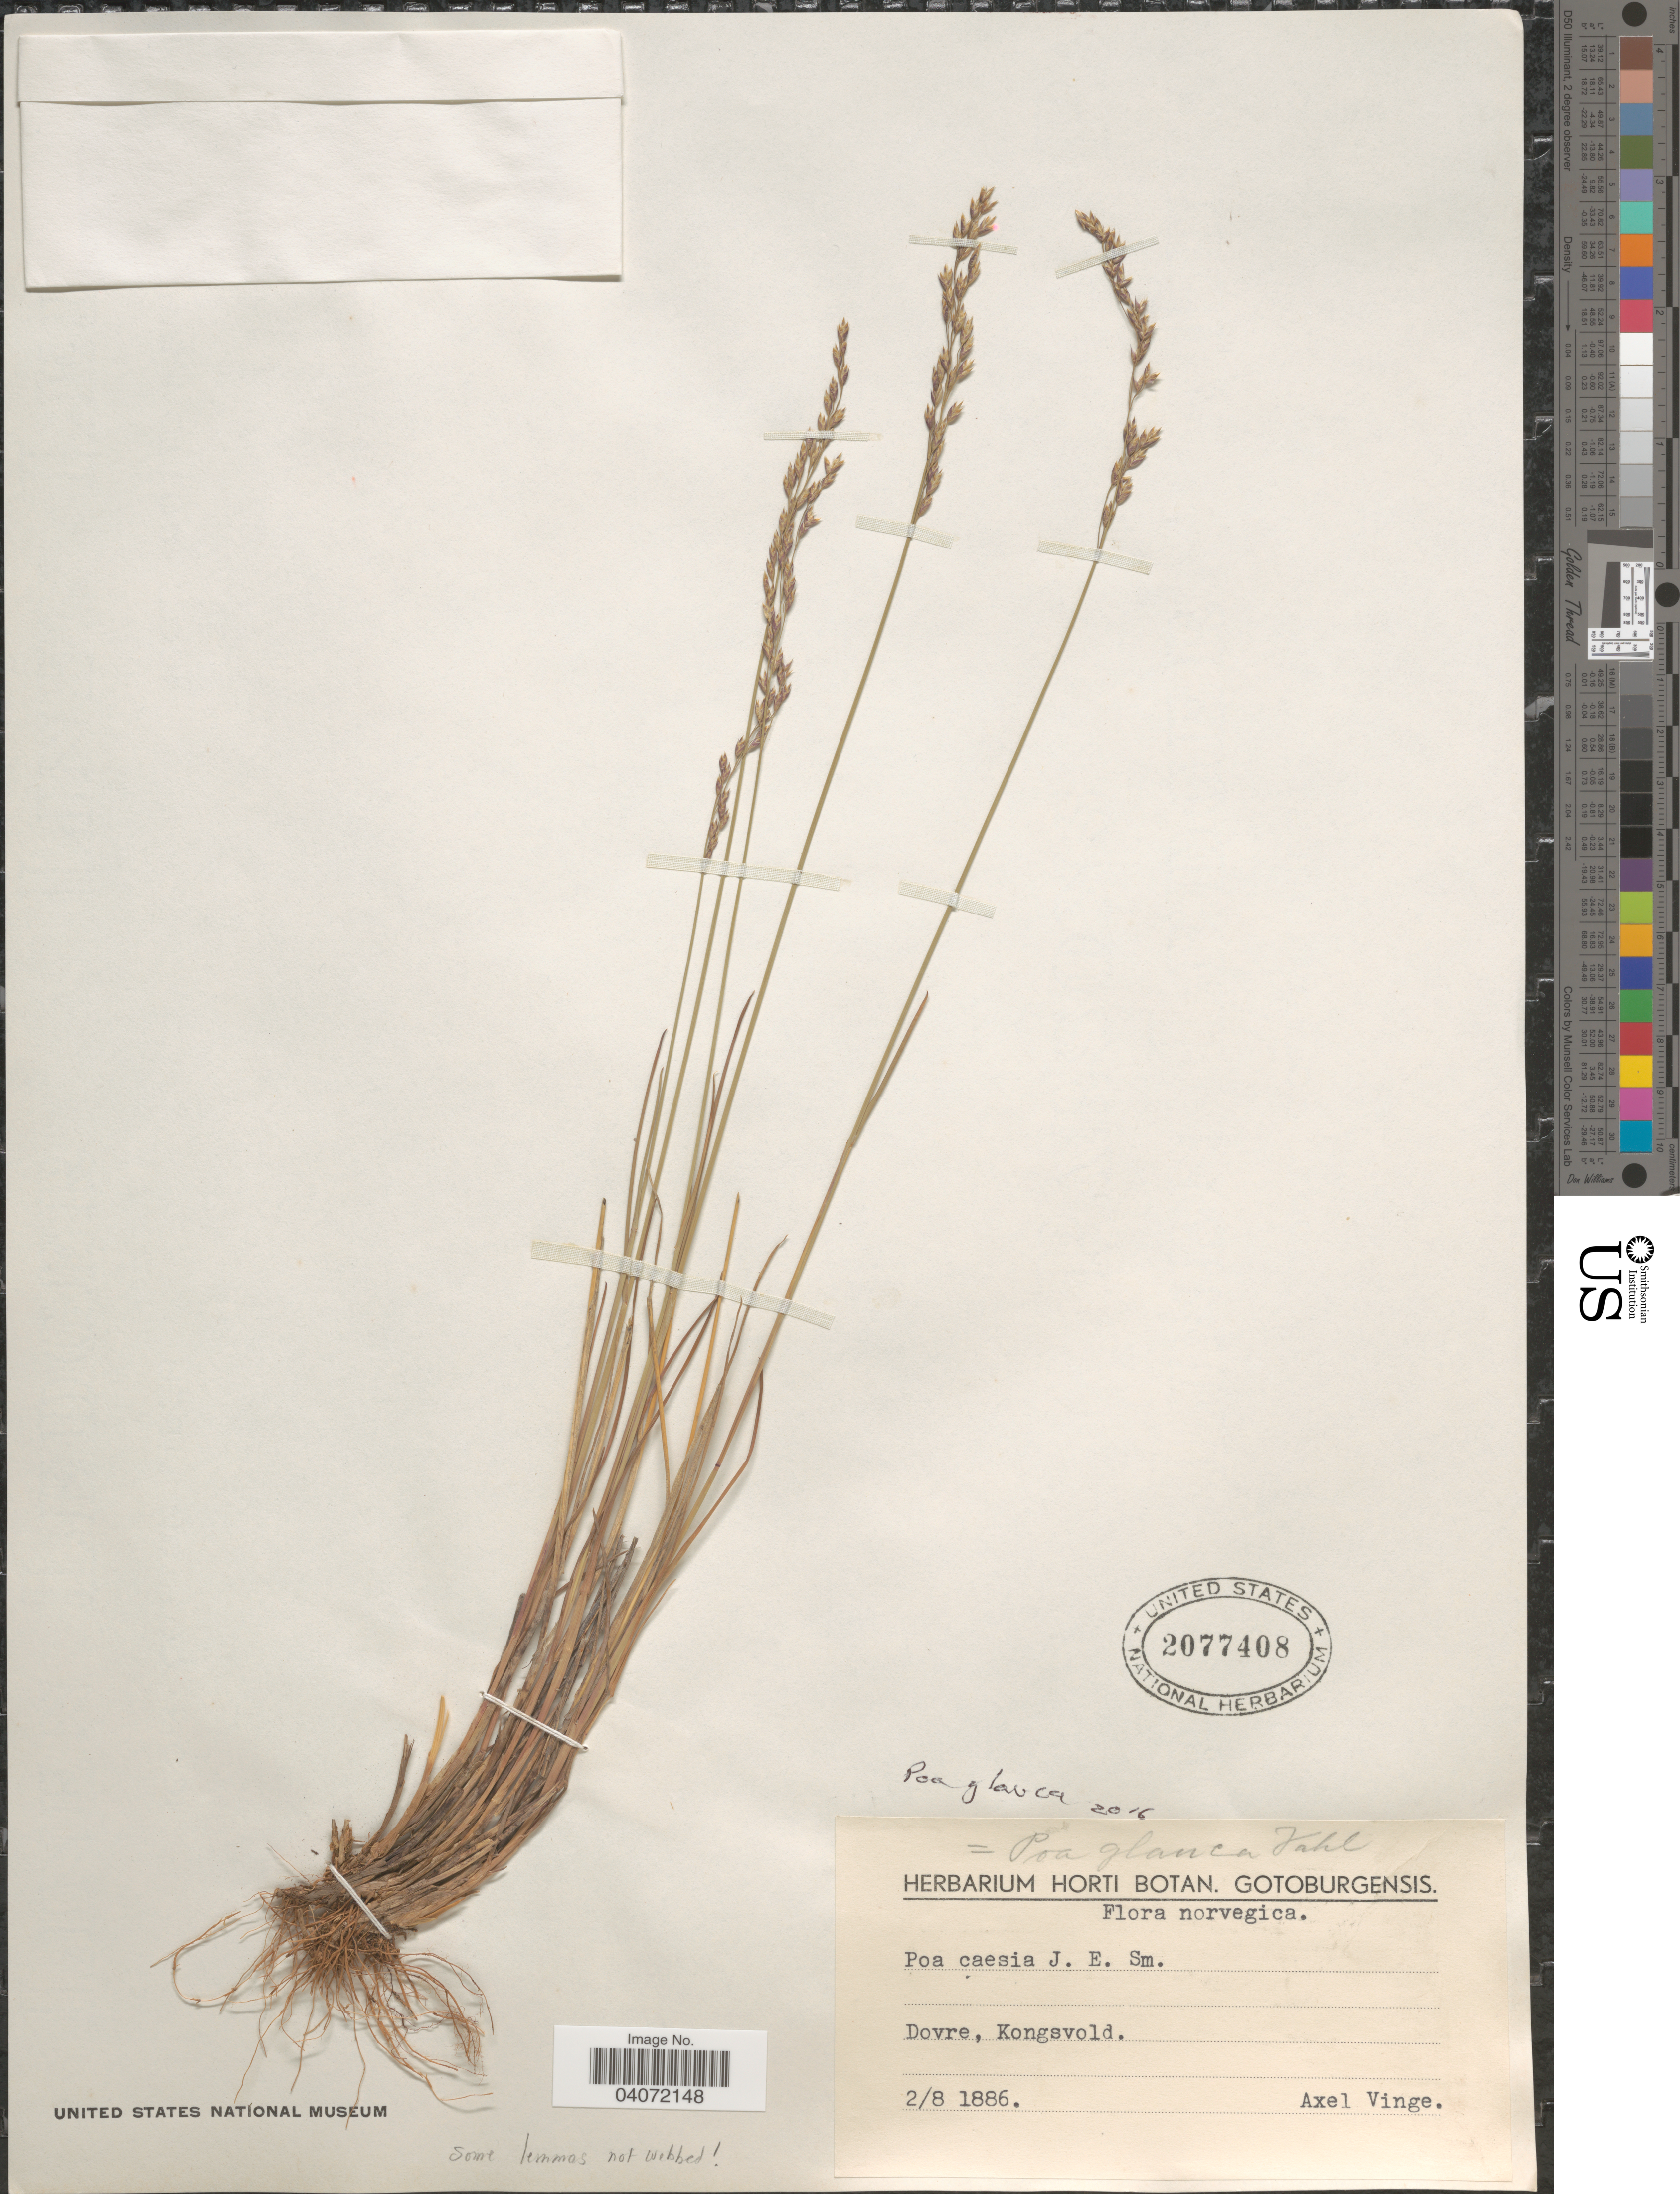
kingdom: Plantae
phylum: Tracheophyta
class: Liliopsida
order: Poales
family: Poaceae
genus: Poa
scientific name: Poa glauca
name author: Vahl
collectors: A. Vinge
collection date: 1886-08-02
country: Norway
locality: Norvegica. Dovre, Kongsvold.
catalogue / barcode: US 2077408